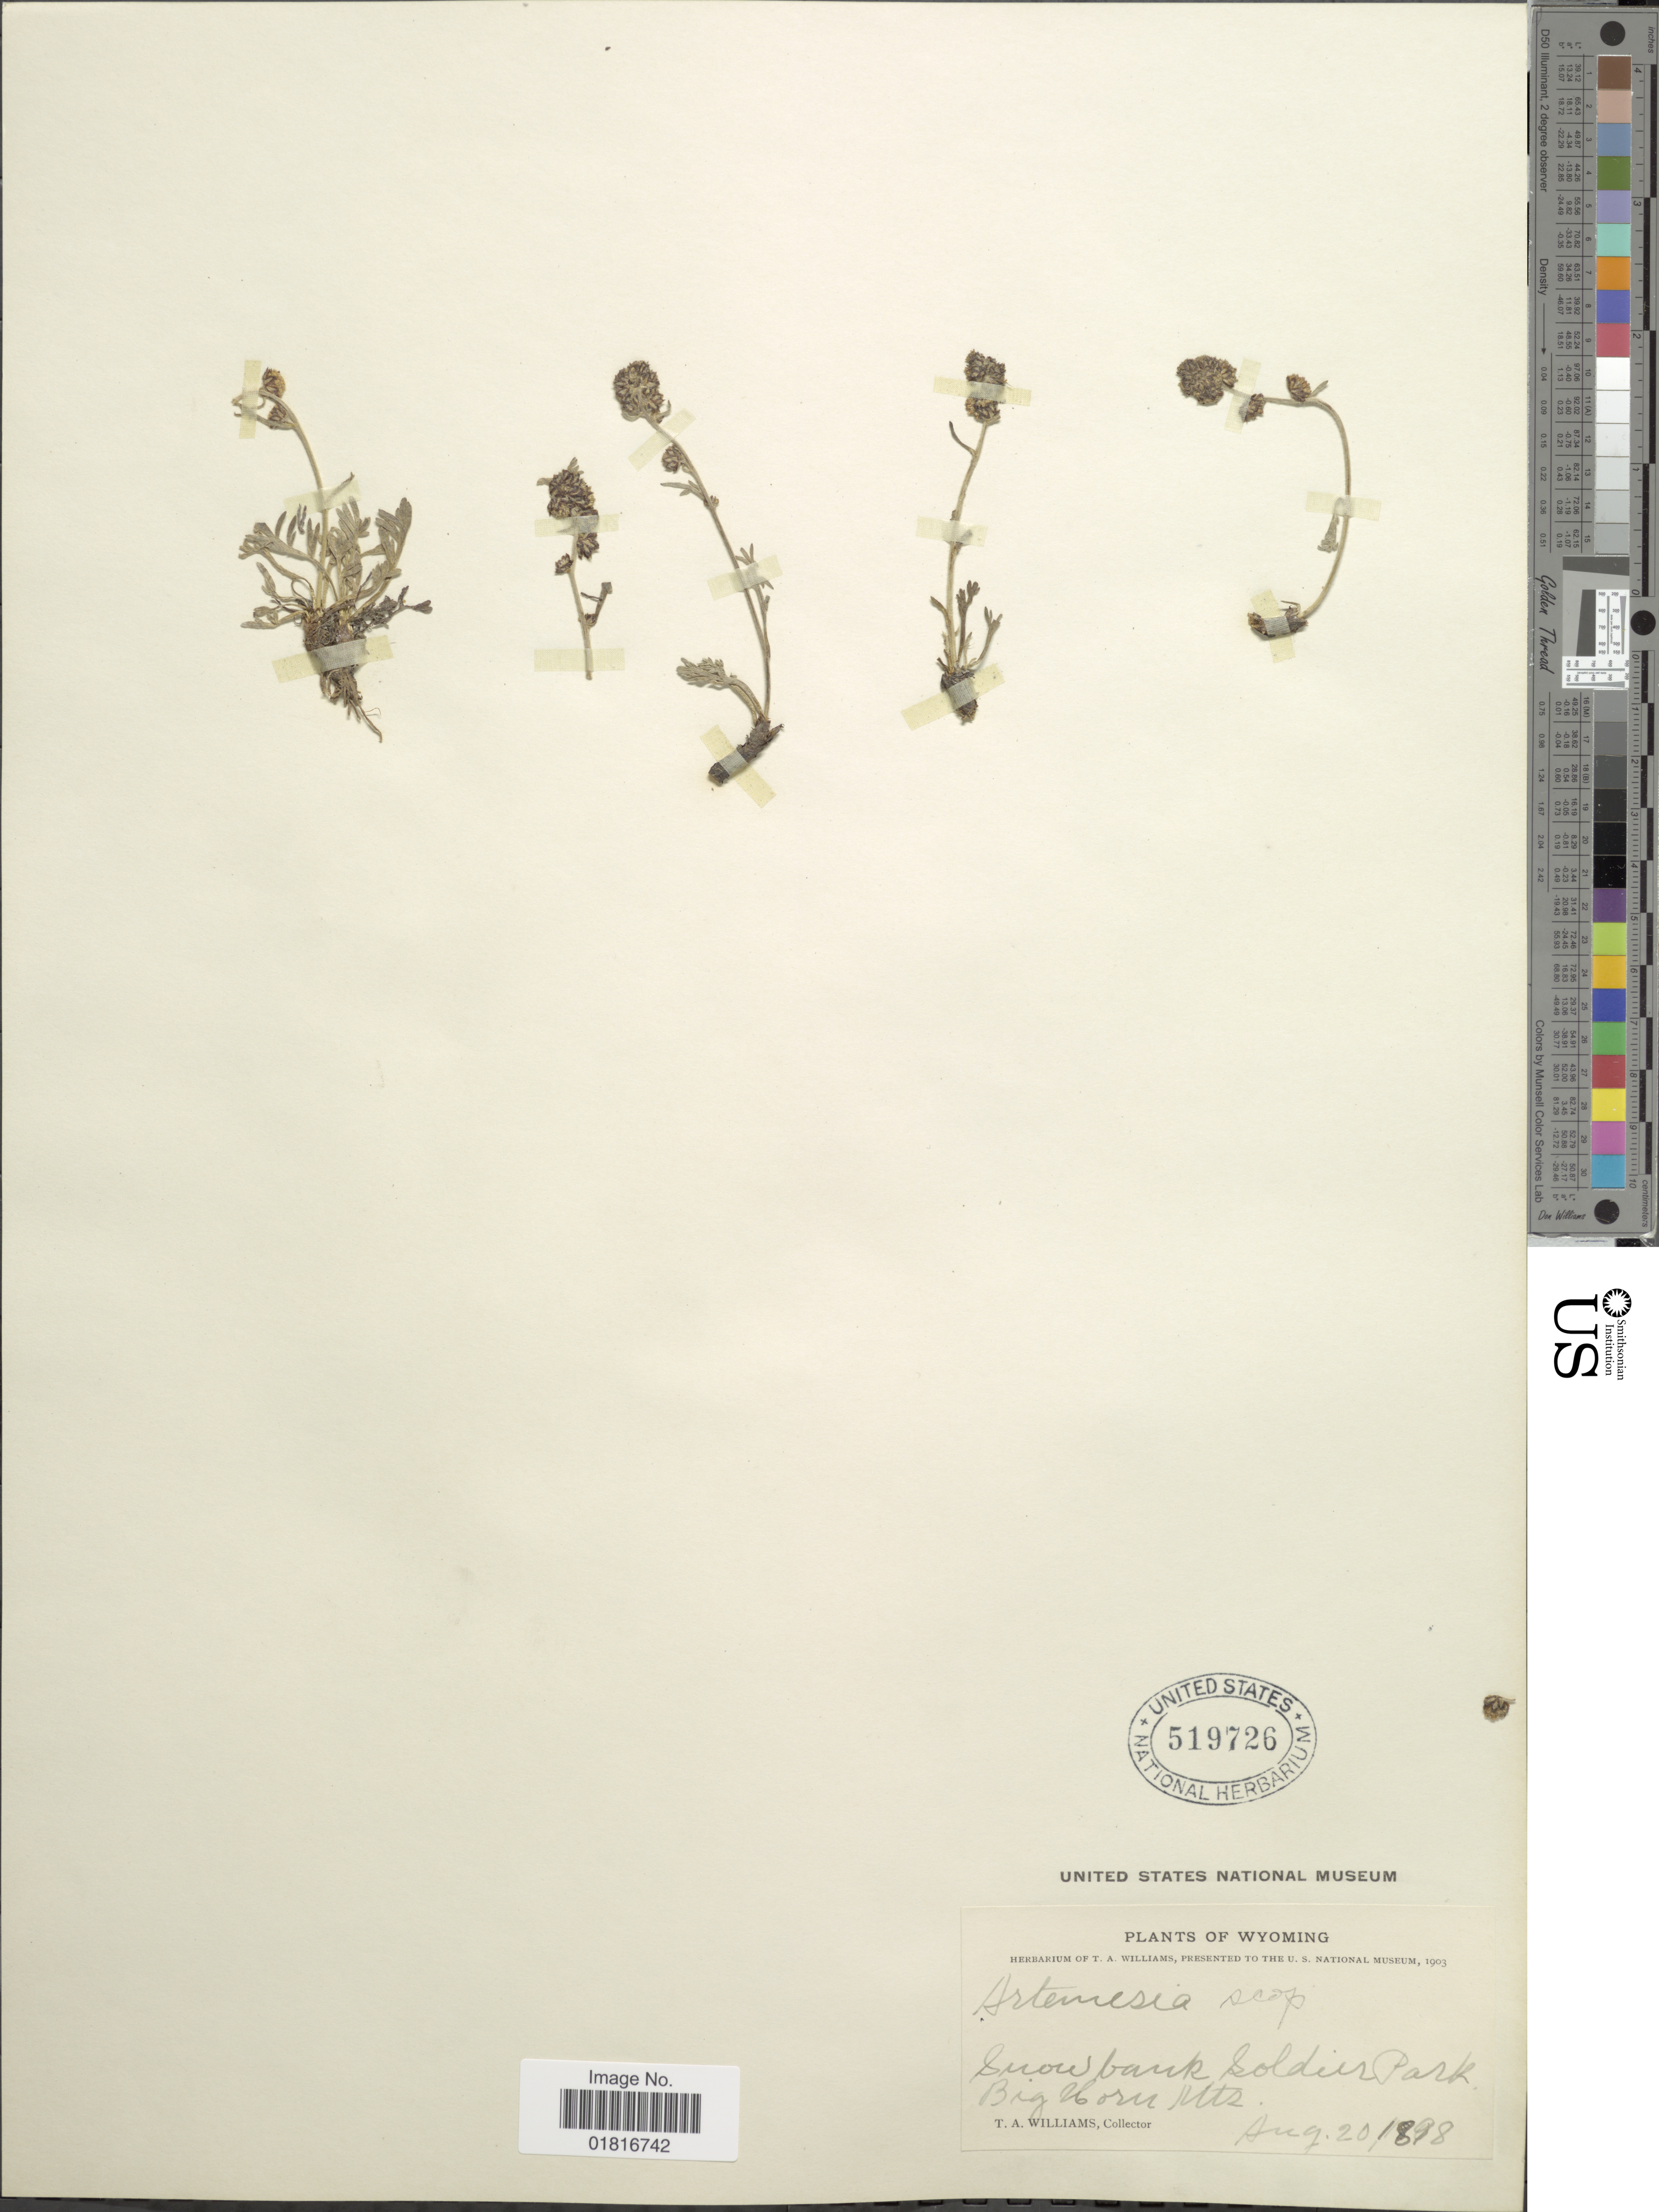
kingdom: Plantae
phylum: Tracheophyta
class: Magnoliopsida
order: Asterales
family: Asteraceae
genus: Artemisia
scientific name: Artemisia scopulorum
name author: A. Gray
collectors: T. A. Williams (herbarium)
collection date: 1898-08-20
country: United States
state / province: Wyoming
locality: Snow bank Soldier Park, Big Horn Mts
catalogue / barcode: US 519726